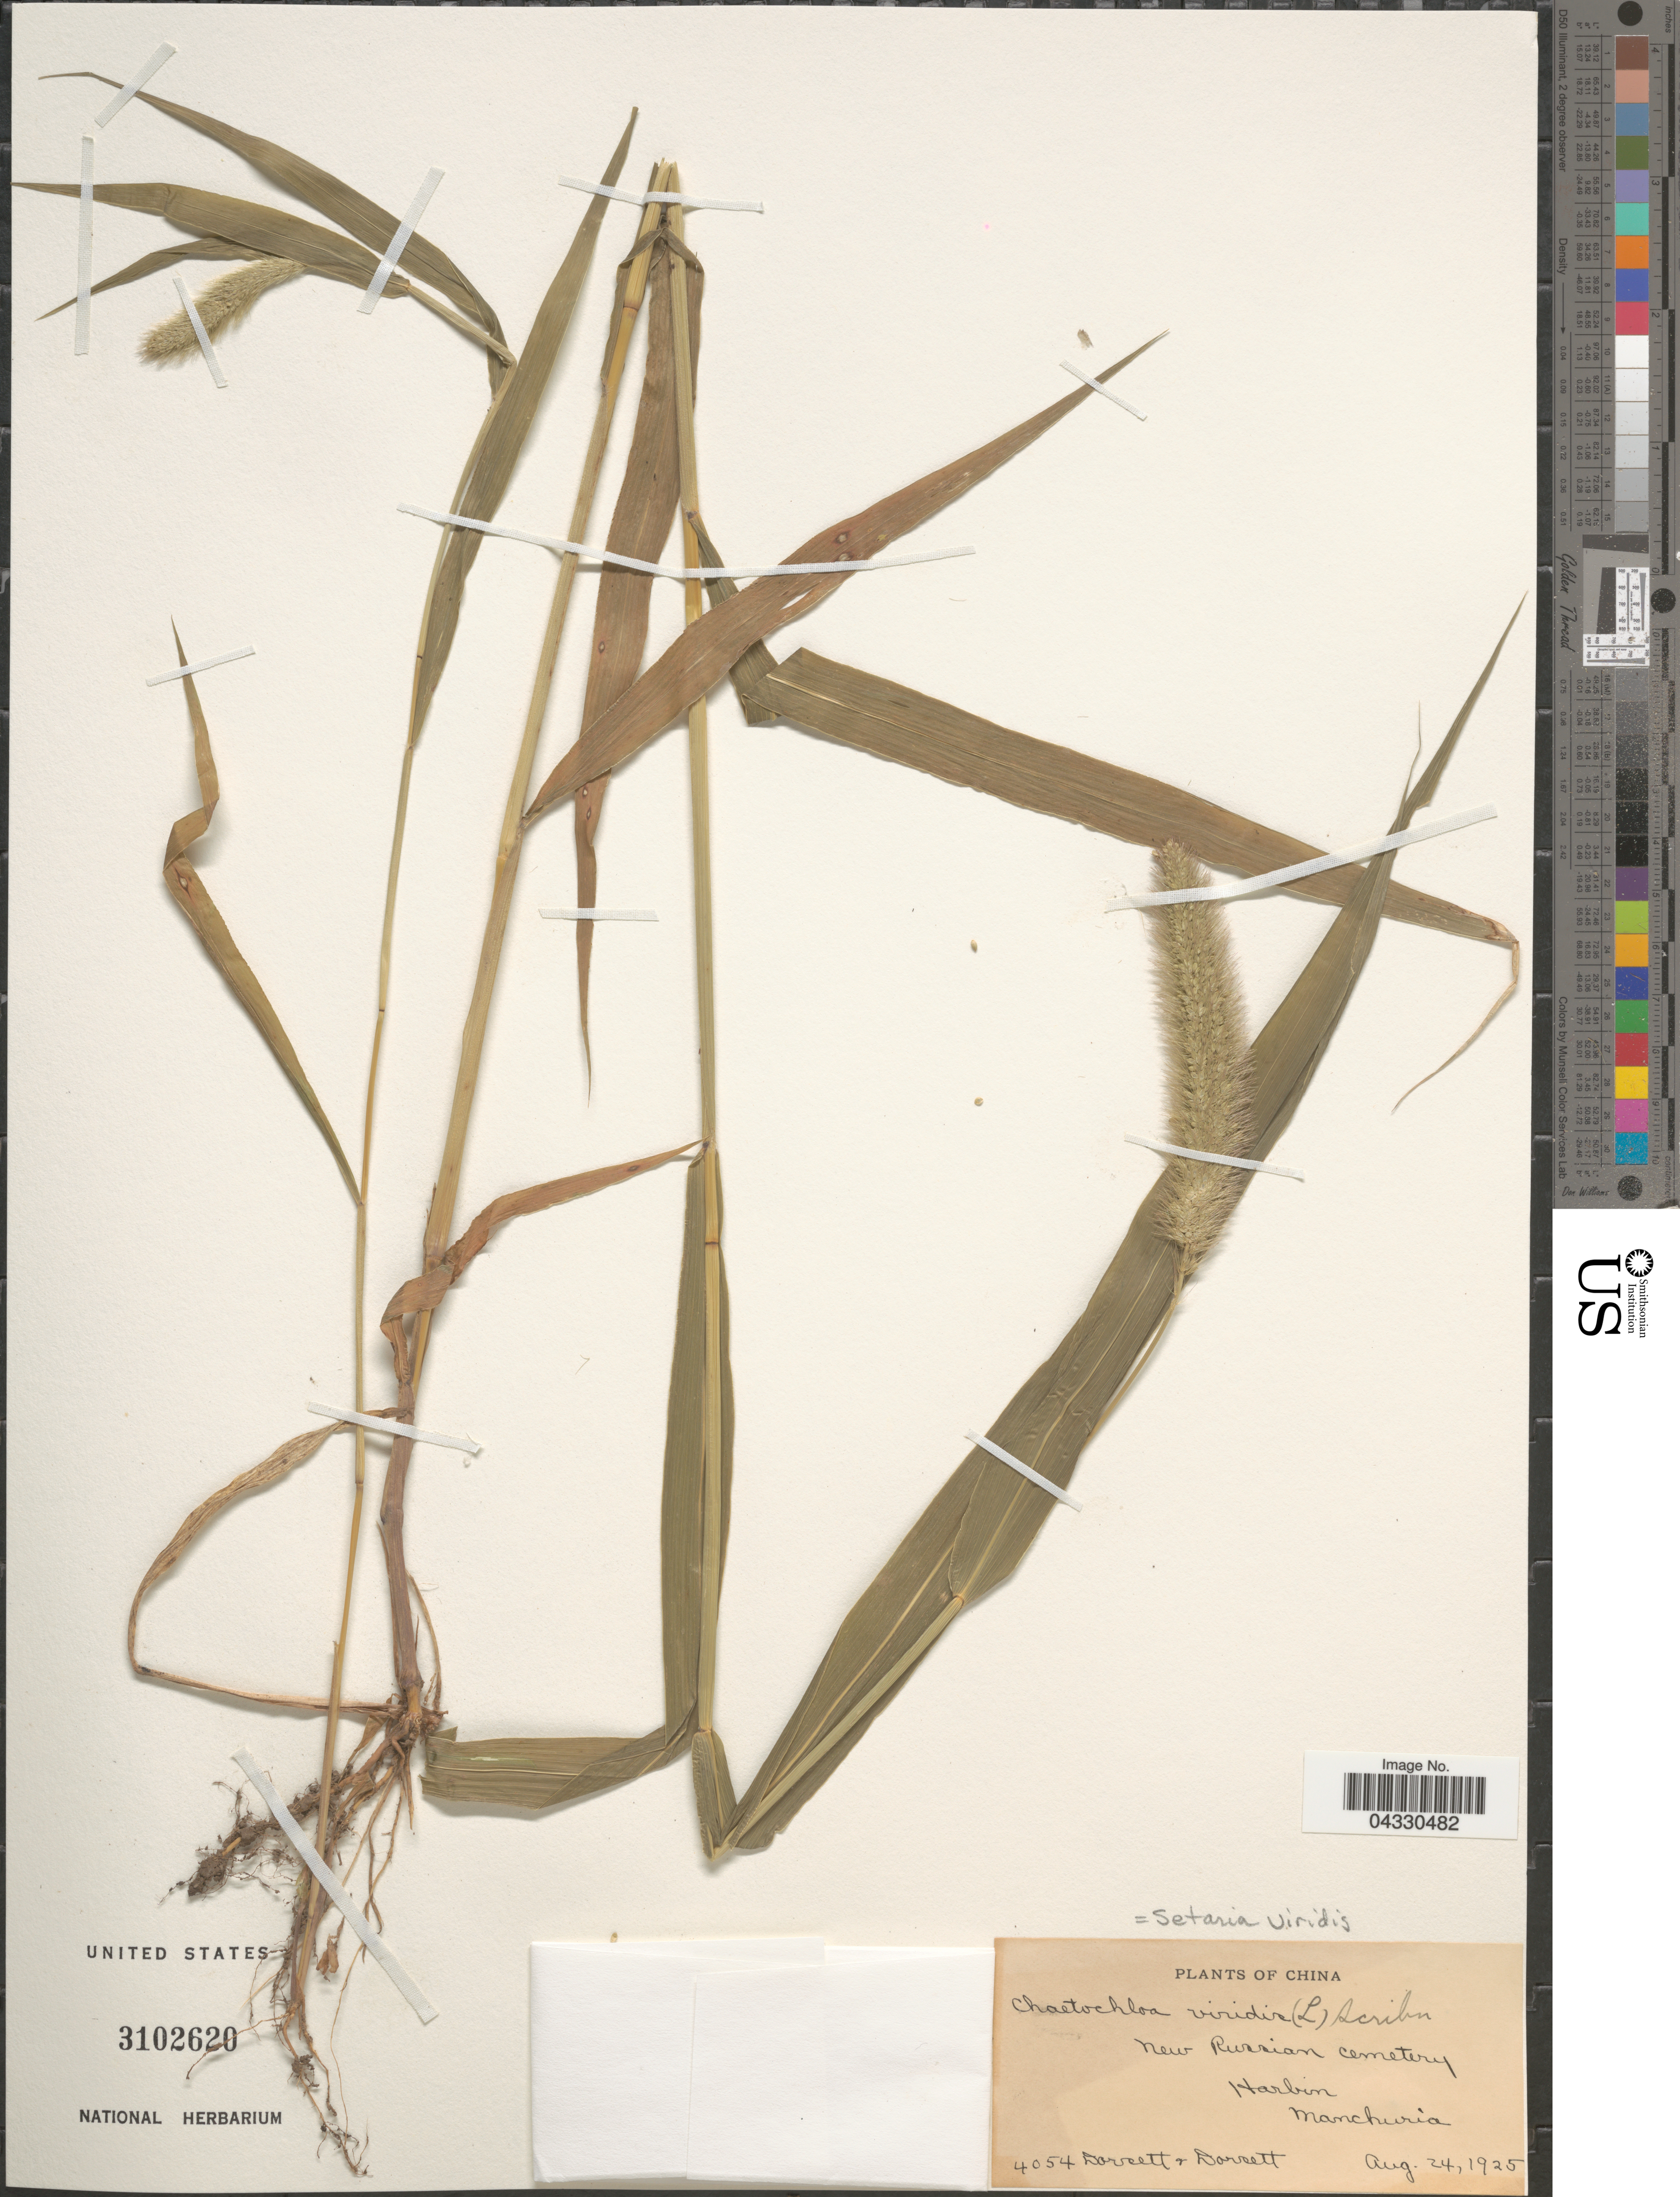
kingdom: Plantae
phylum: Tracheophyta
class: Liliopsida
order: Poales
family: Poaceae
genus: Setaria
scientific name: Setaria viridis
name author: (L.) P. Beauv.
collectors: -- Dorsett & -- Dorsett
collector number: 4054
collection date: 1925-08-24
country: China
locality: New Russian cemetery. Harbin. Manchuria.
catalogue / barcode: US 3102620